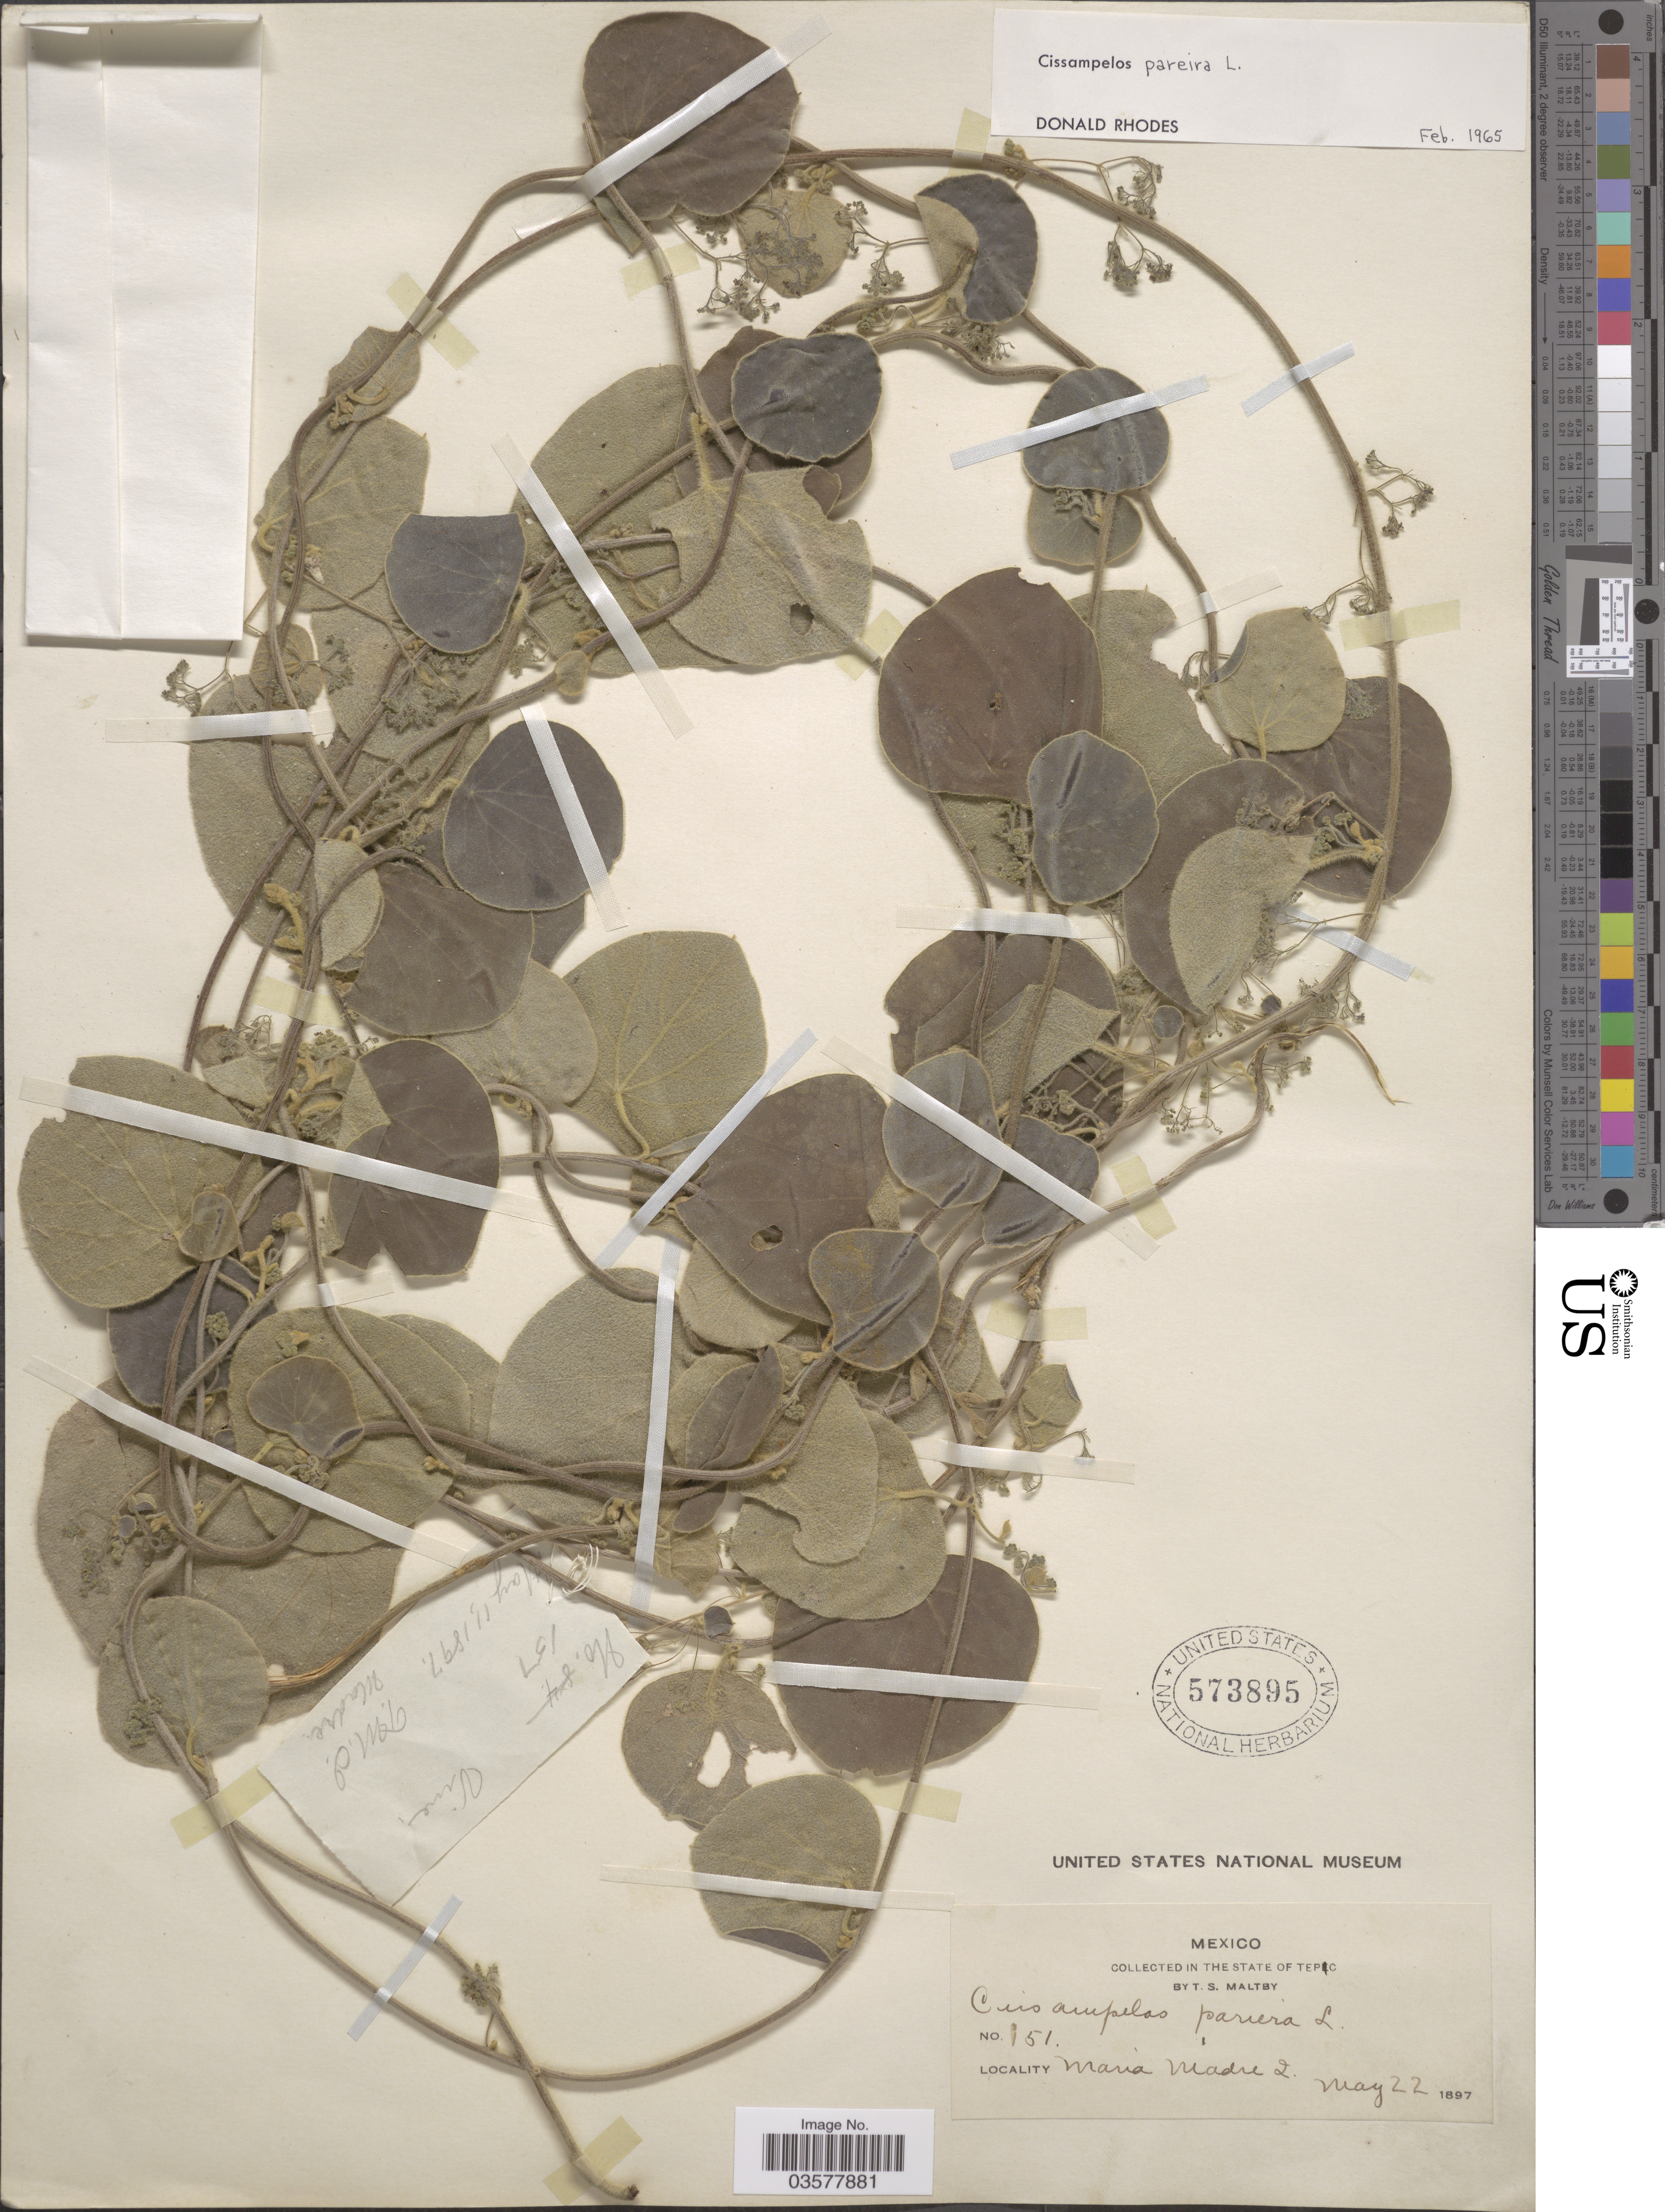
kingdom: Plantae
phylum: Tracheophyta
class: Magnoliopsida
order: Ranunculales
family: Menispermaceae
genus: Cissampelos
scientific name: Cissampelos pareira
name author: L.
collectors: T. S. Maltby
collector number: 151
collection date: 1897-05-11/1897-05-22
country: Mexico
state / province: Nayarit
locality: In the State of Tepic. Maria Madre I.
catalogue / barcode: US 573895